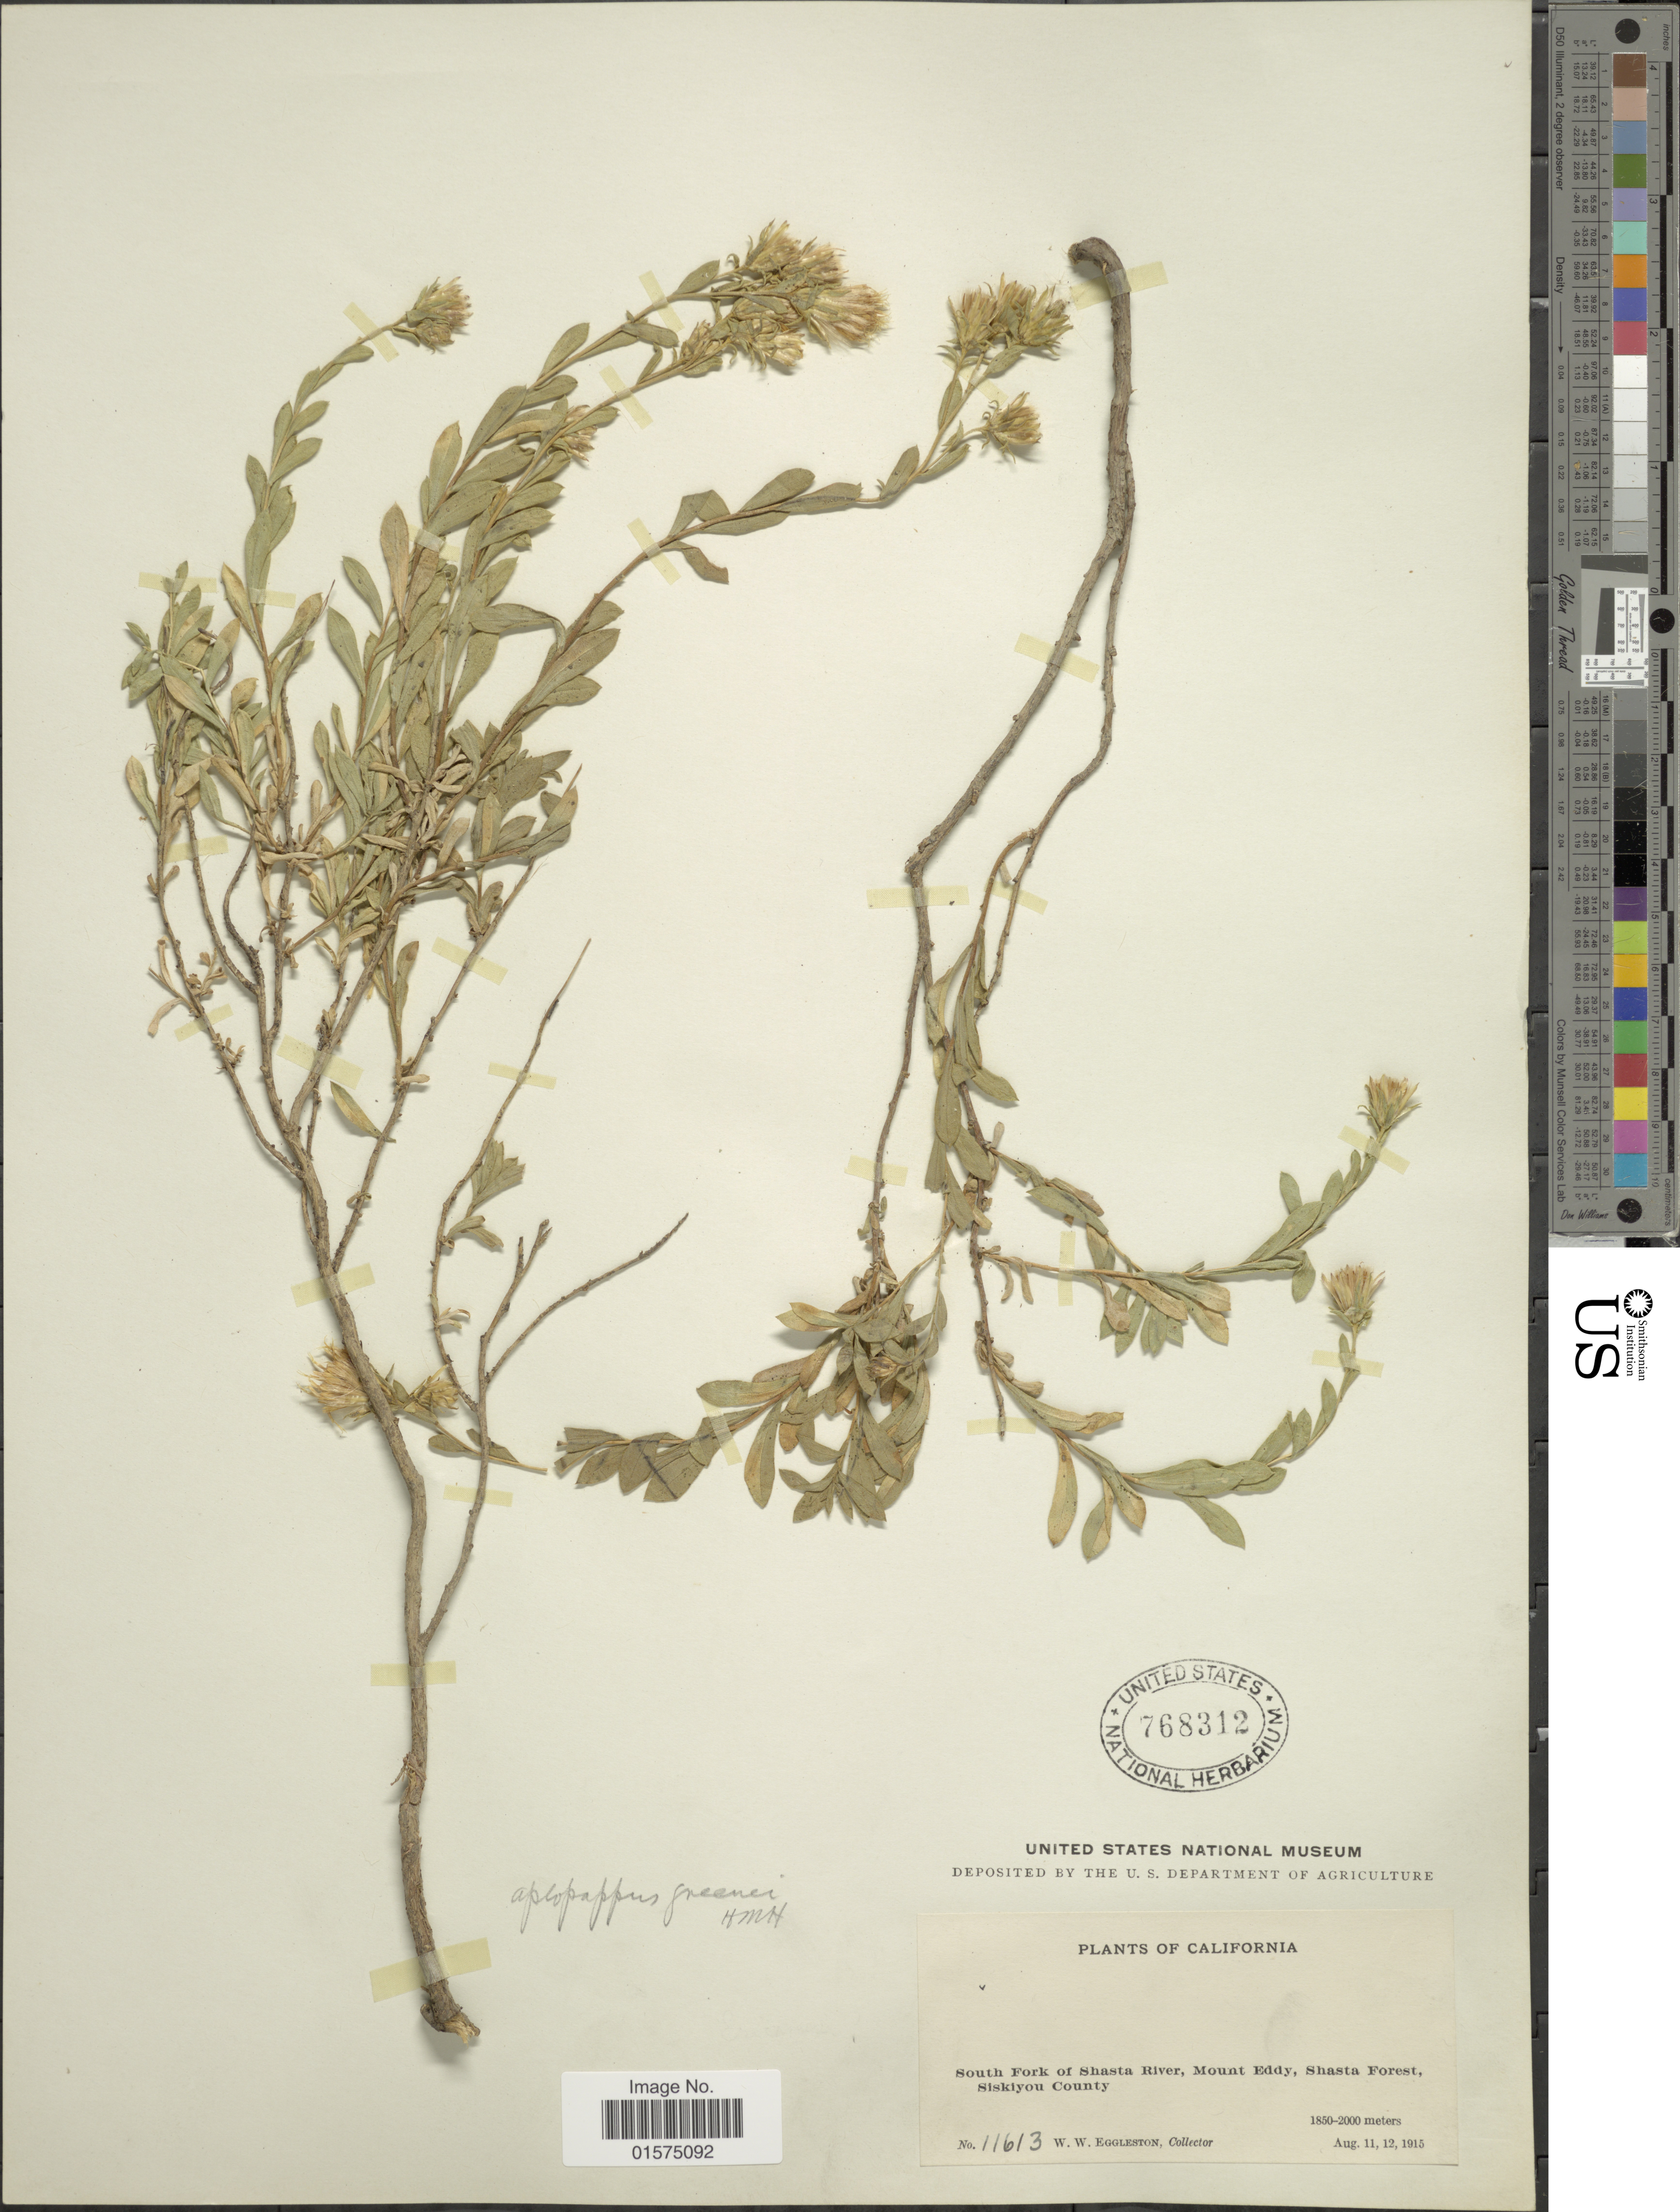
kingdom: Plantae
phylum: Tracheophyta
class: Magnoliopsida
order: Asterales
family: Asteraceae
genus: Ericameria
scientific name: Ericameria greenei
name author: (A. Gray) G.L. Nesom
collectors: W. W. Eggleston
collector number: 11613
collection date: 1915-08-11/1915-08-12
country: United States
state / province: California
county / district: Siskiyou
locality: South Fork of Shasta River, Mount Eddy, Shasta Forest, Siskiyou County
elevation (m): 1850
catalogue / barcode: US 768312